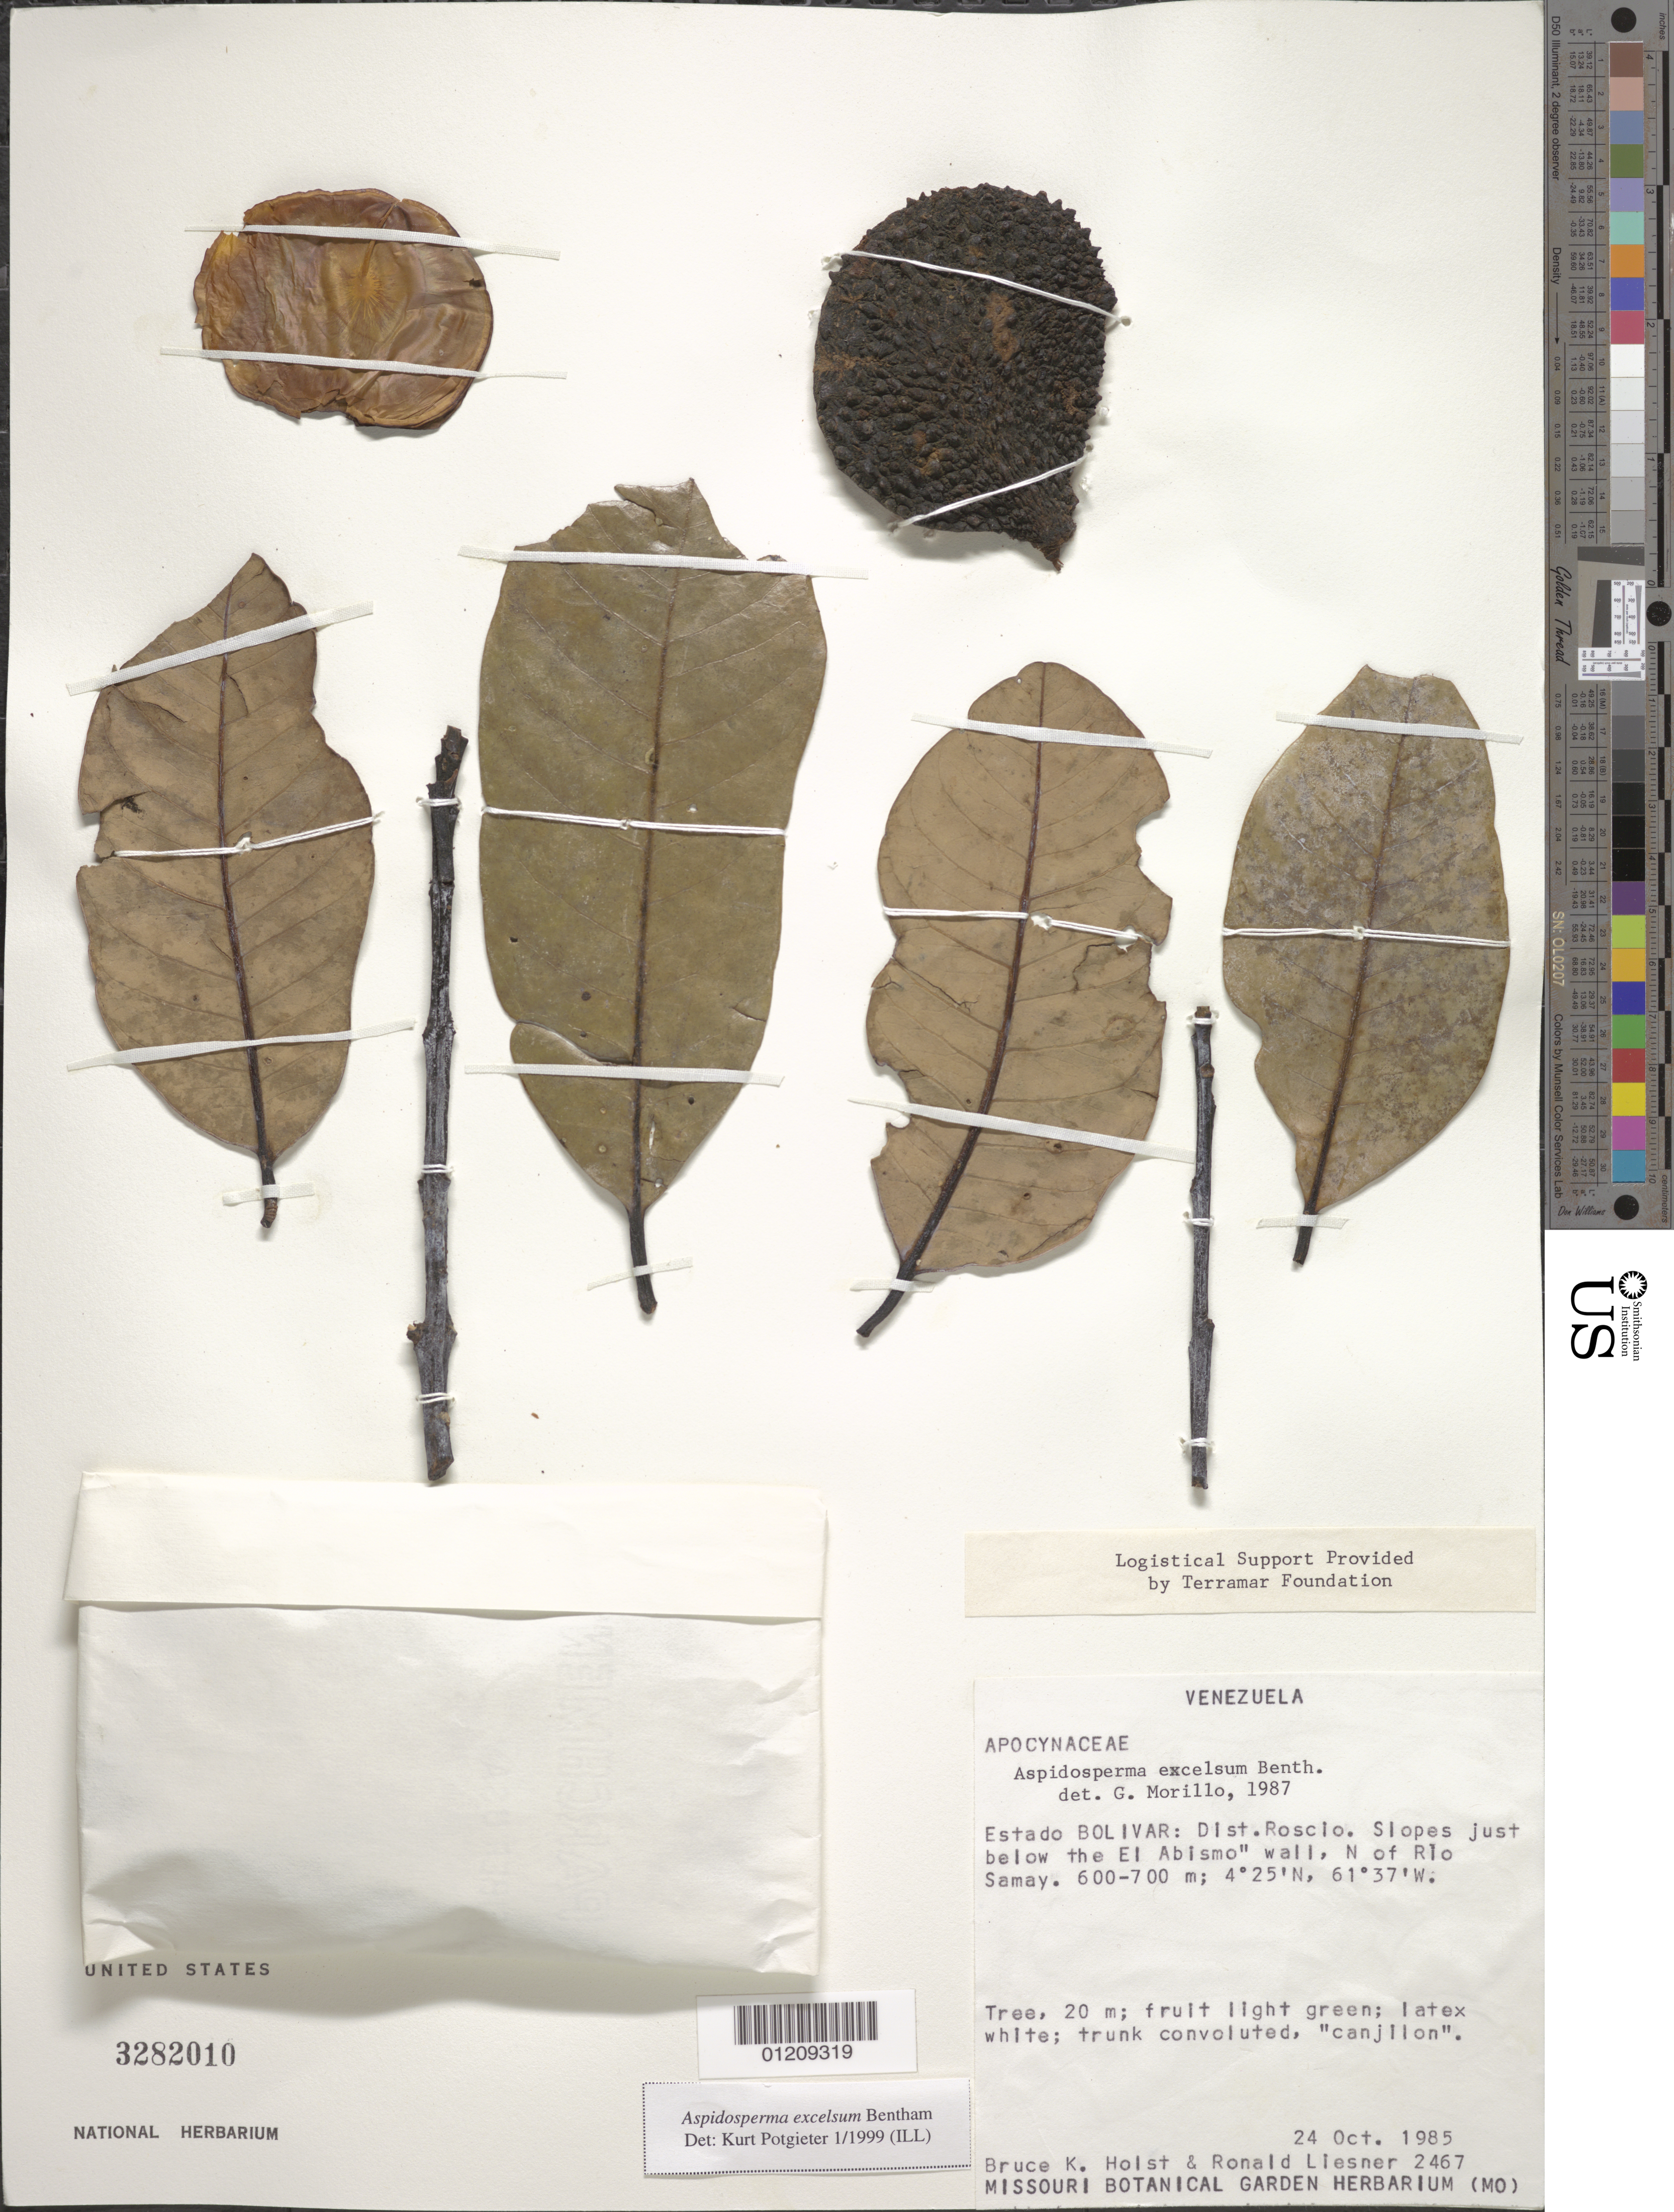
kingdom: Plantae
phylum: Tracheophyta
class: Magnoliopsida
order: Gentianales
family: Apocynaceae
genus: Aspidosperma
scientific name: Aspidosperma excelsum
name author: Benth.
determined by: Morillo, G.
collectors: B. Holst & R. L. Liesner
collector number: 2467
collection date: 1985-10-24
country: Venezuela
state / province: Bolívar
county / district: Roscio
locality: Slopes just below the El Abismo wall, N of Rio Samay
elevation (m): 600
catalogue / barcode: US 3282010